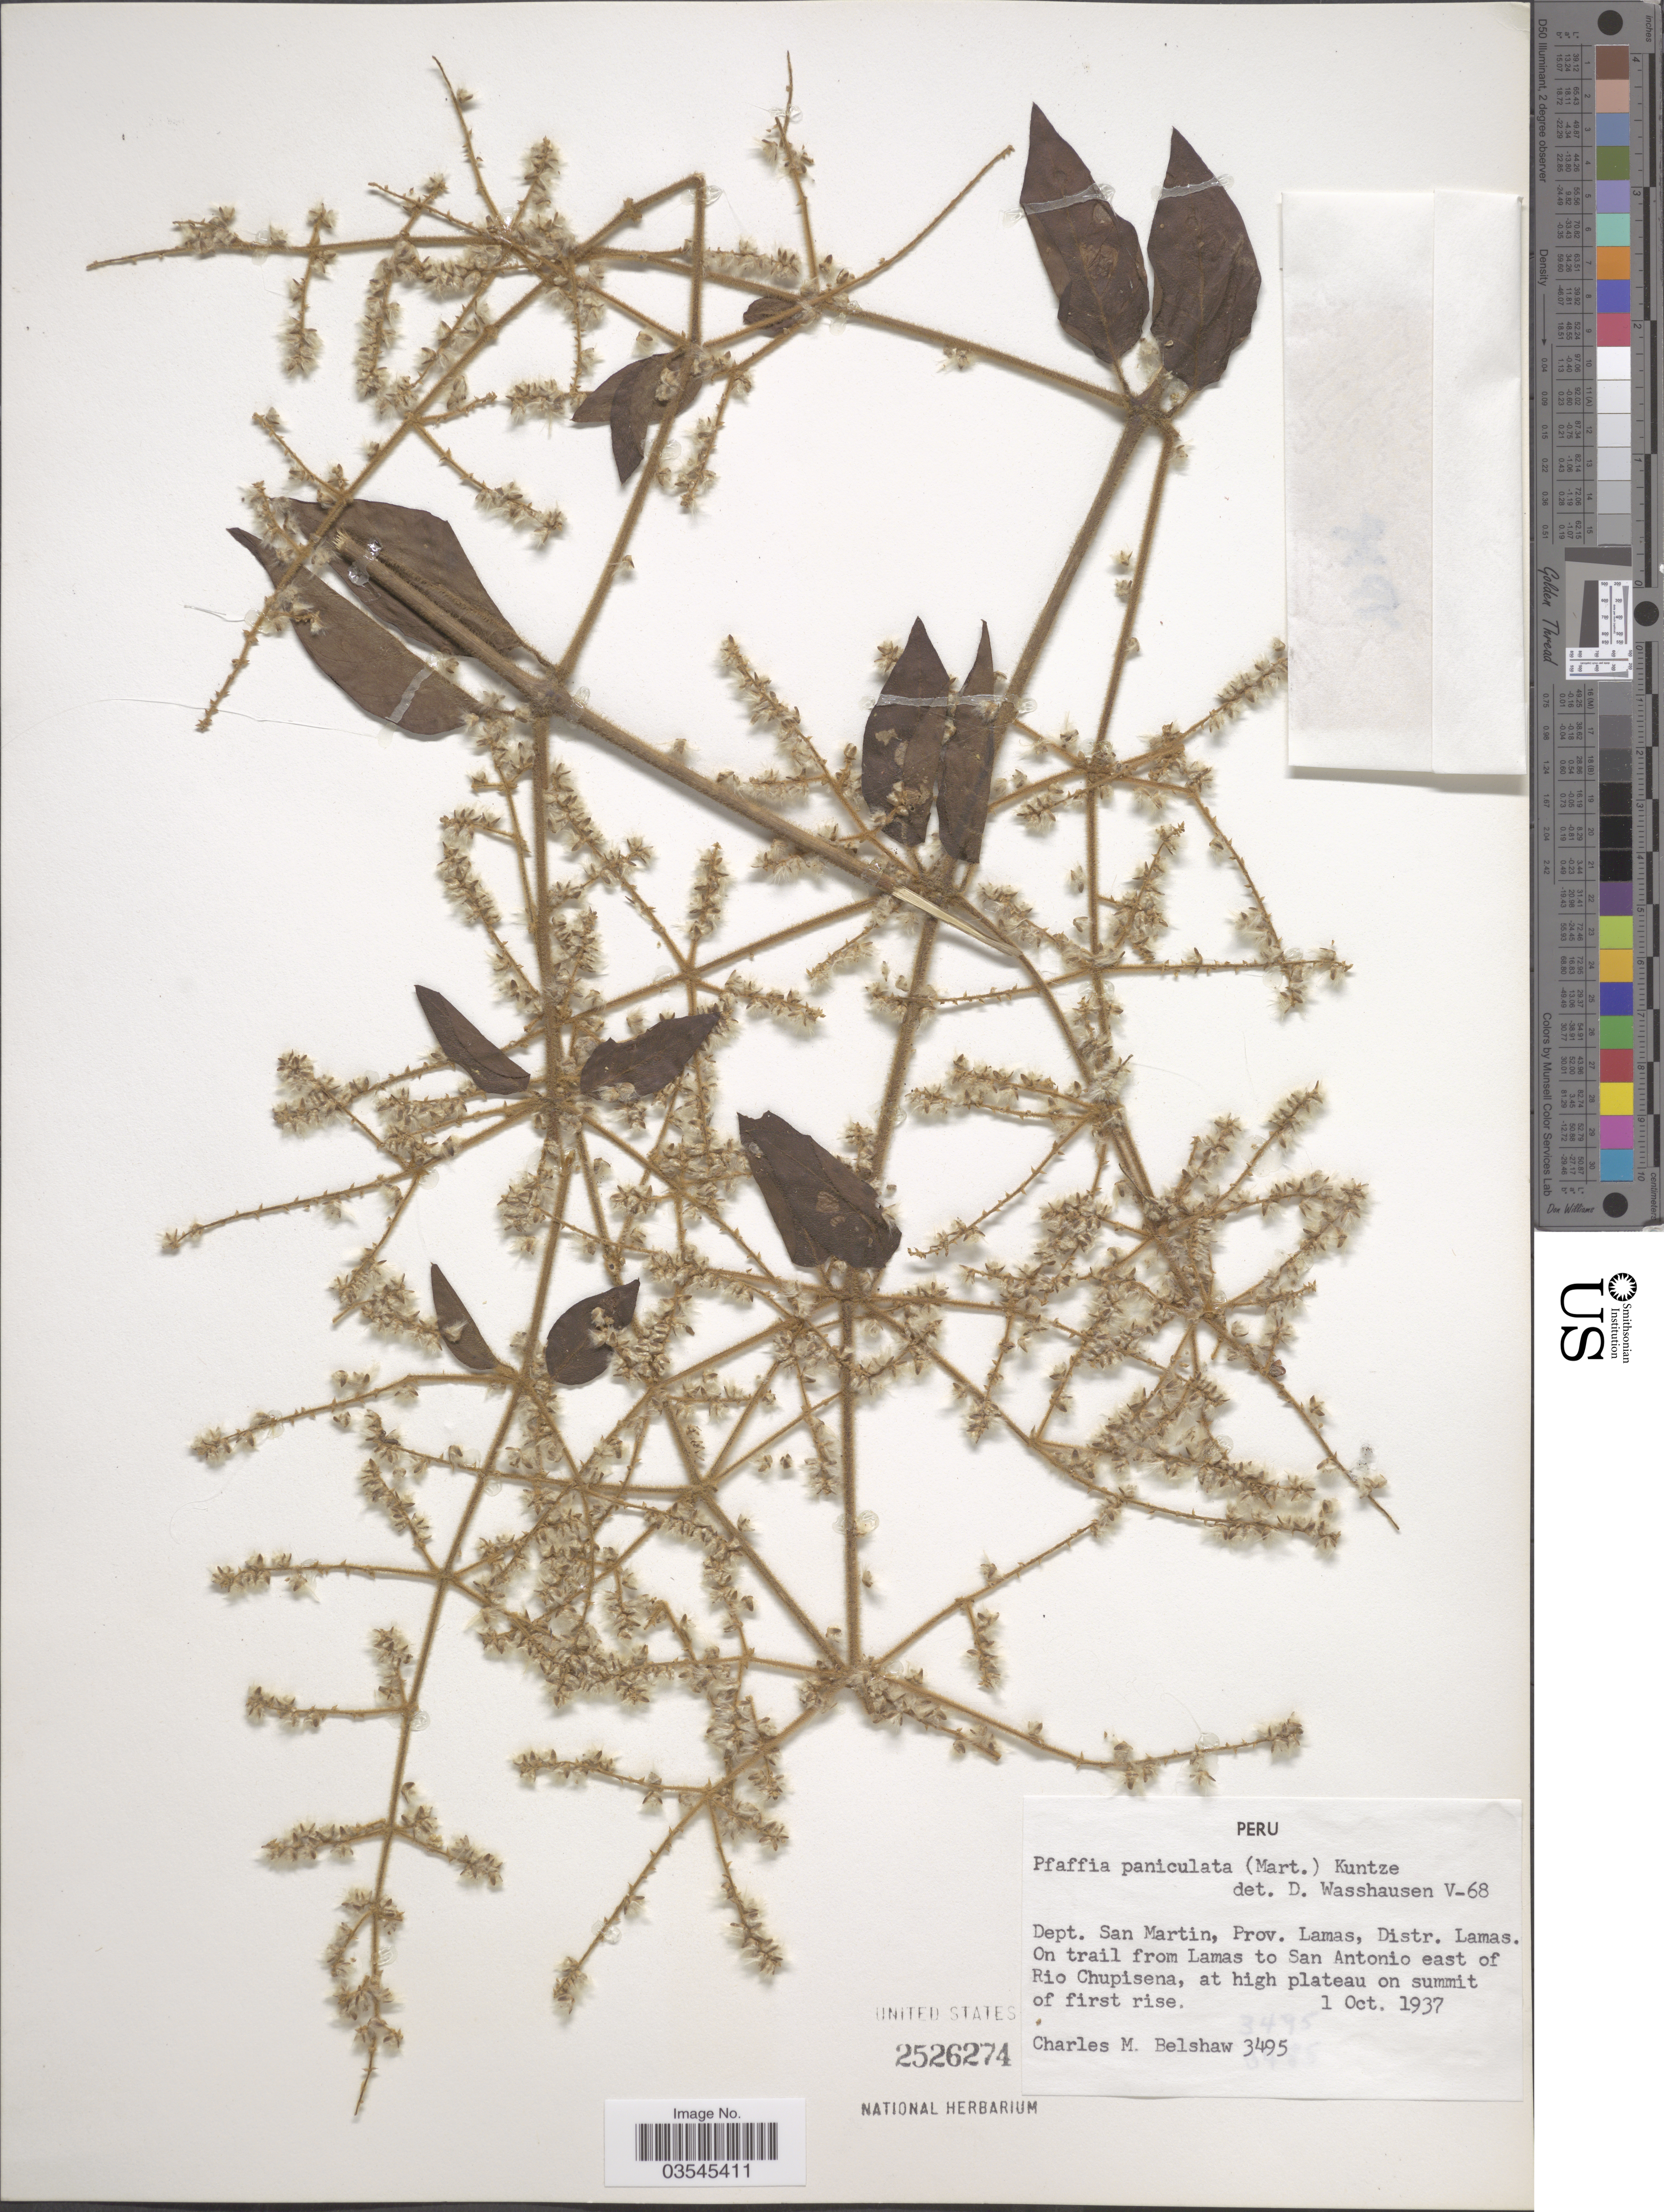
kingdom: Plantae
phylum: Tracheophyta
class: Magnoliopsida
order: Caryophyllales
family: Amaranthaceae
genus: Pfaffia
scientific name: Pfaffia paniculata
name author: (Mart.) Kuntze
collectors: C. Shaw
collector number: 3495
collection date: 1937-10-01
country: Peru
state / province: San Martín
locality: Dept. San Martin, Prov. Lamas, Distr. Lamas. On trail from Lamas to San Antonio east of Rio Chupisena, at high plateau on summit of first rise.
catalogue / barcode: US 2526274